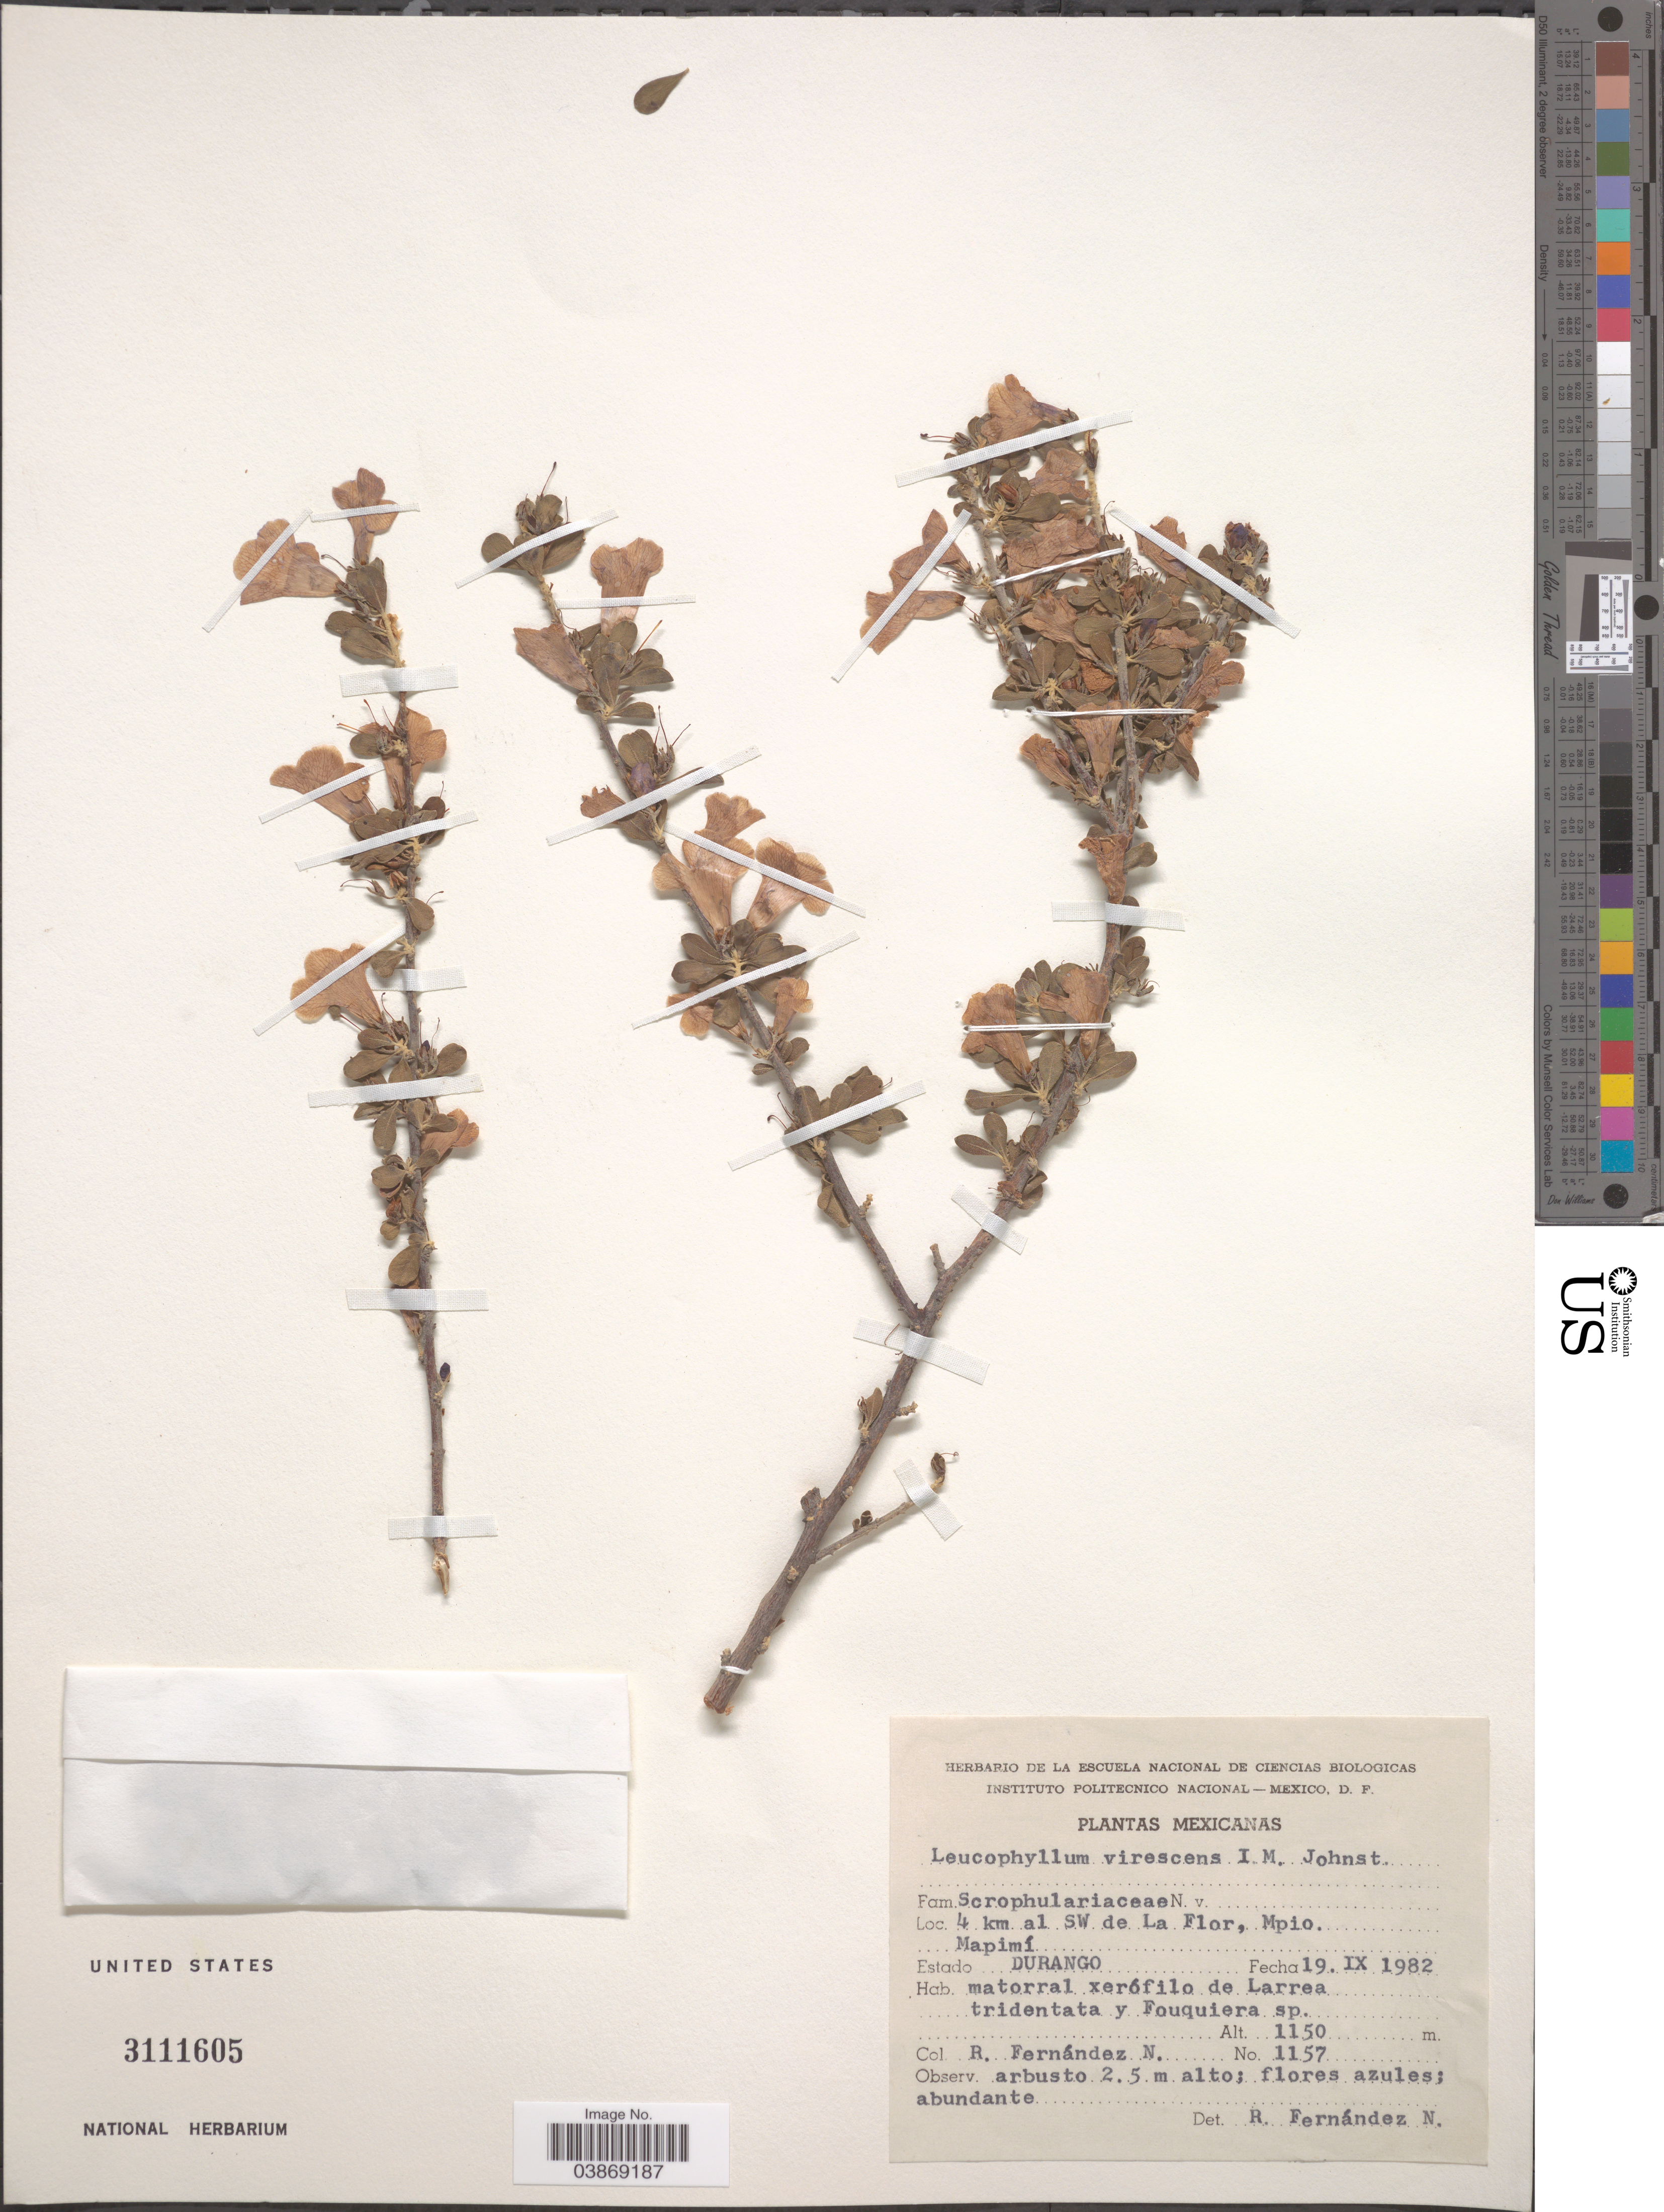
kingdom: Plantae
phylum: Tracheophyta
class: Magnoliopsida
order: Lamiales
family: Scrophulariaceae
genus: Leucophyllum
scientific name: Leucophyllum virescens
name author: I.M. Johnst.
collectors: R. Fernández Nava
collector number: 1157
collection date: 1982-09-19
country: Mexico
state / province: Durango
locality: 4 km al SW de La Flor, Mpio. Mapimí.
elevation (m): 1150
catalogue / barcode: US 31119605